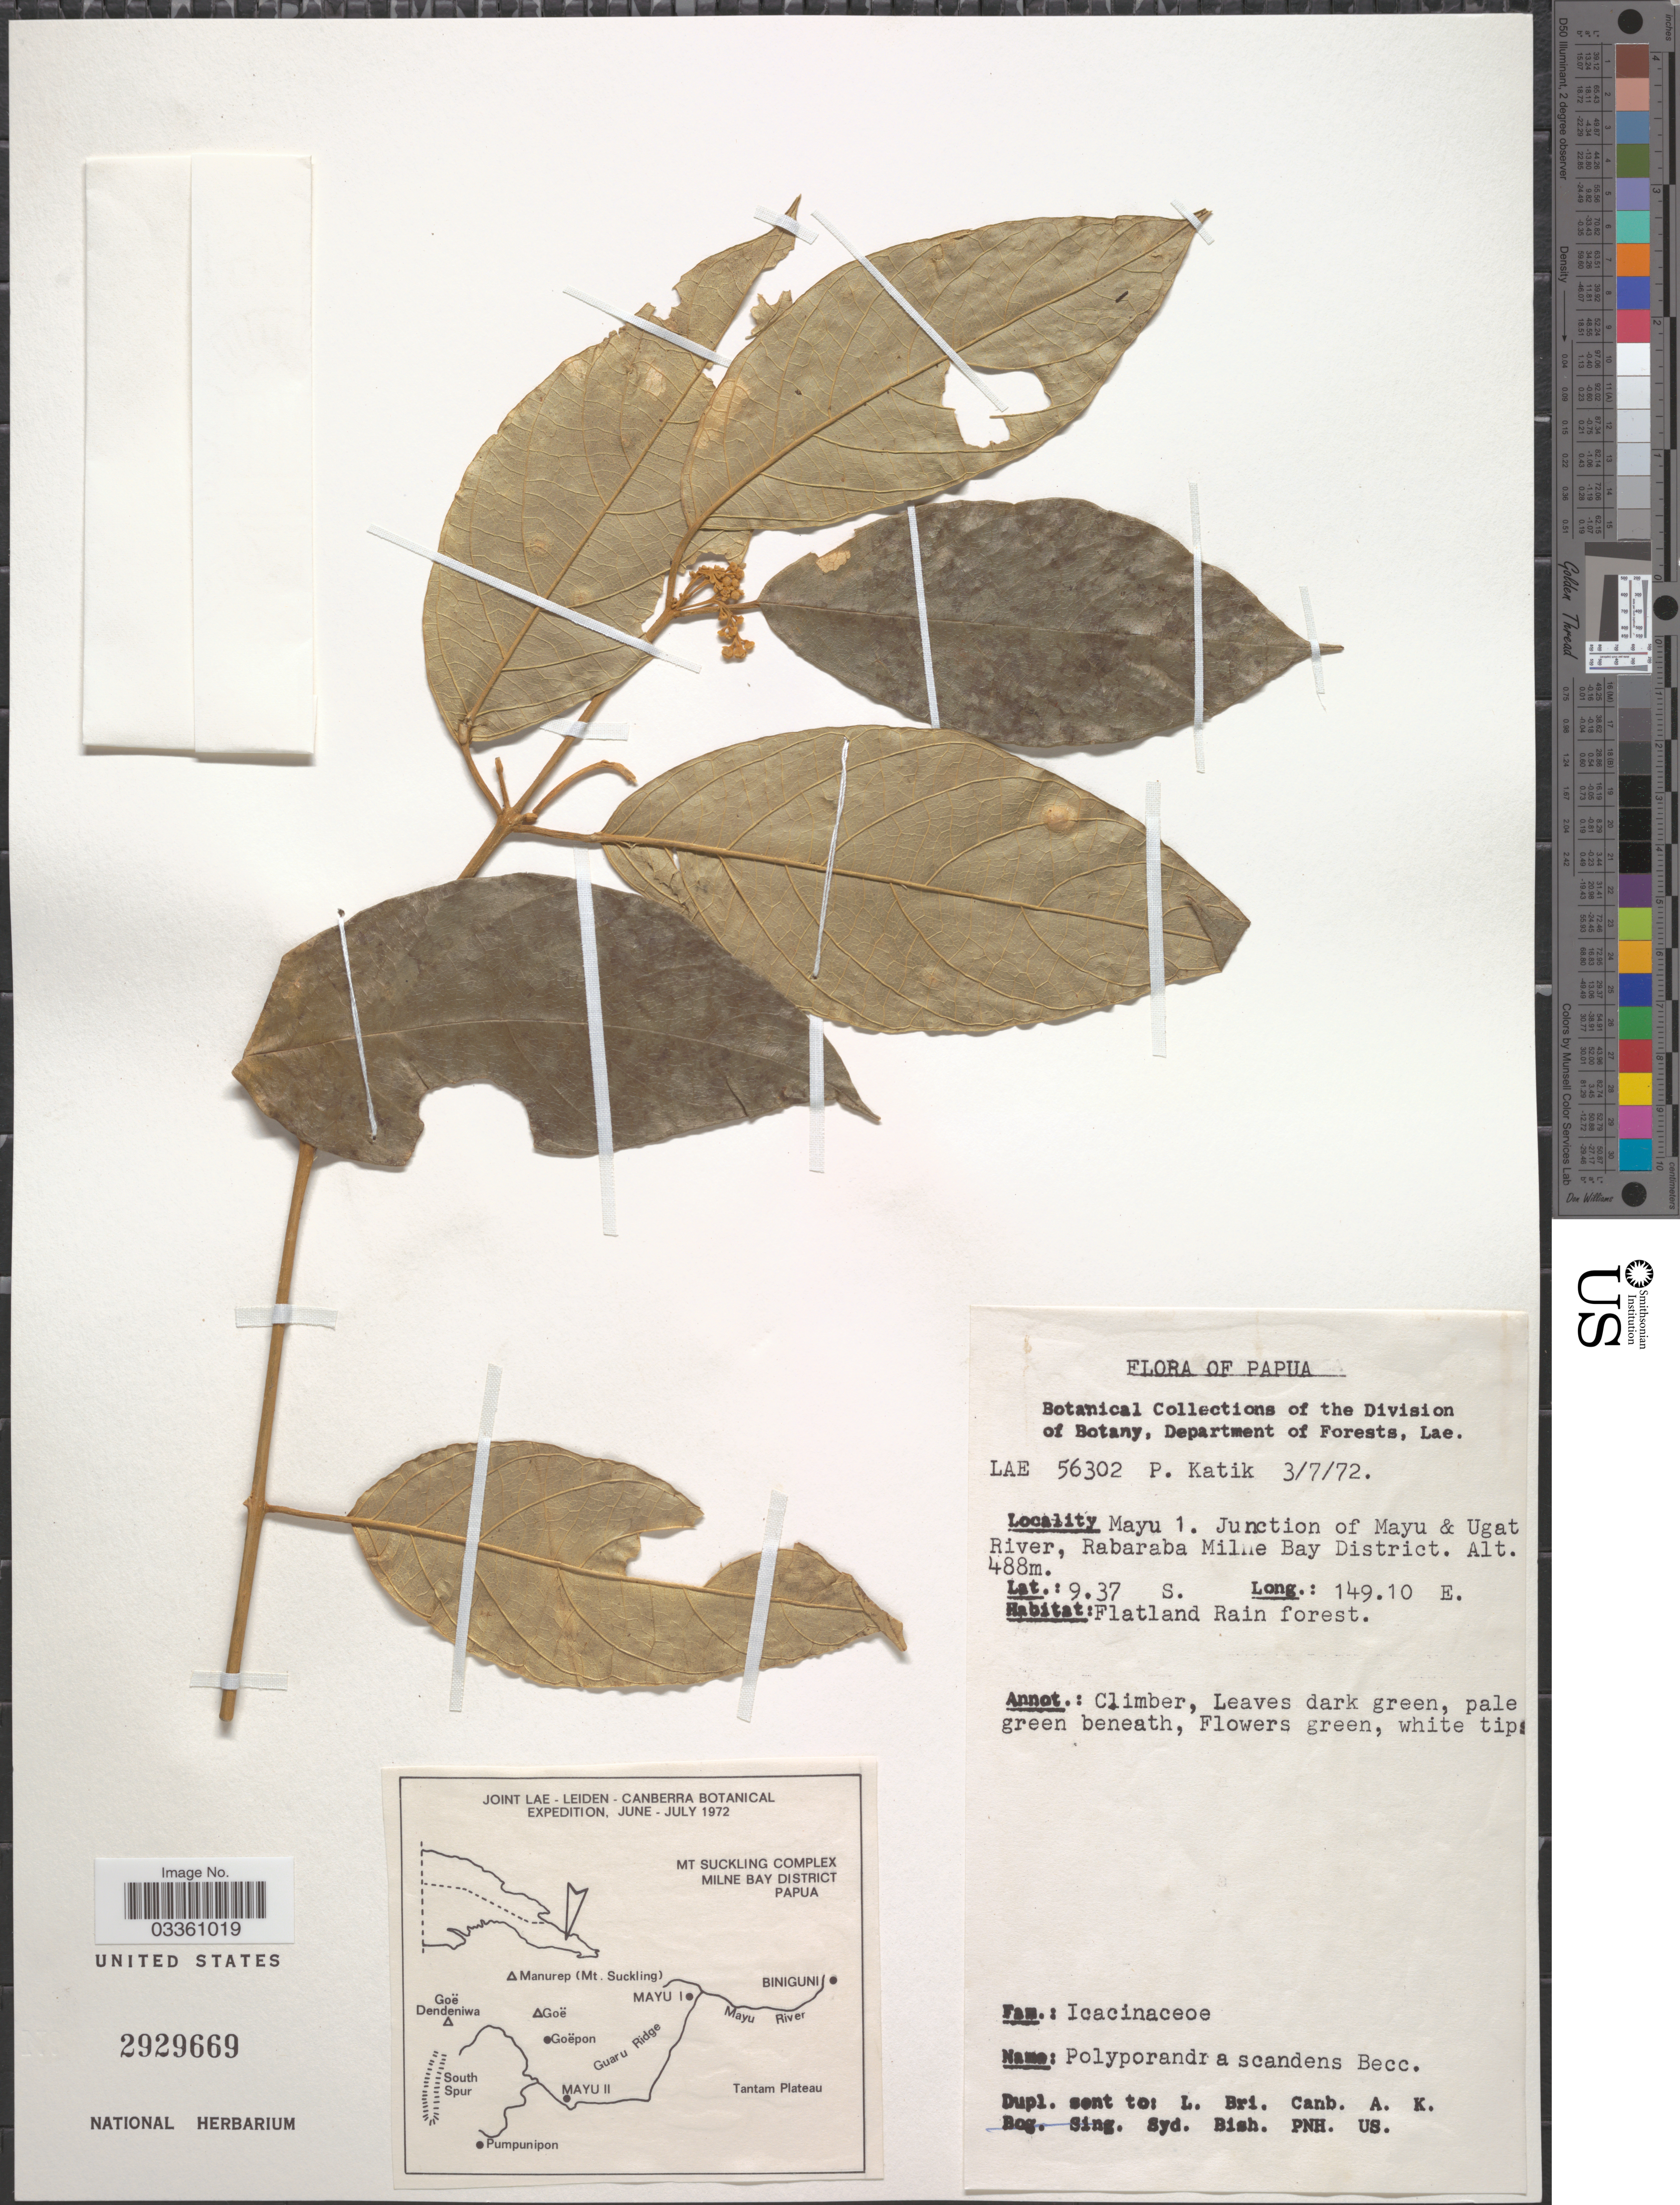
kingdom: Plantae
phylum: Tracheophyta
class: Magnoliopsida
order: Icacinales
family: Icacinaceae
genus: Iodes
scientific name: Iodes scandens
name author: (Becc.) Utteridge & Byng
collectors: P. Katik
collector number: LAE 56302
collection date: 1972-07-03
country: Papua New Guinea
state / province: Milne Bay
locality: Papua. Mayu 1. Junction of Mayu & Ugat River, Rabaraba Milne Bay District.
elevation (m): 488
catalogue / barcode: US 2929669